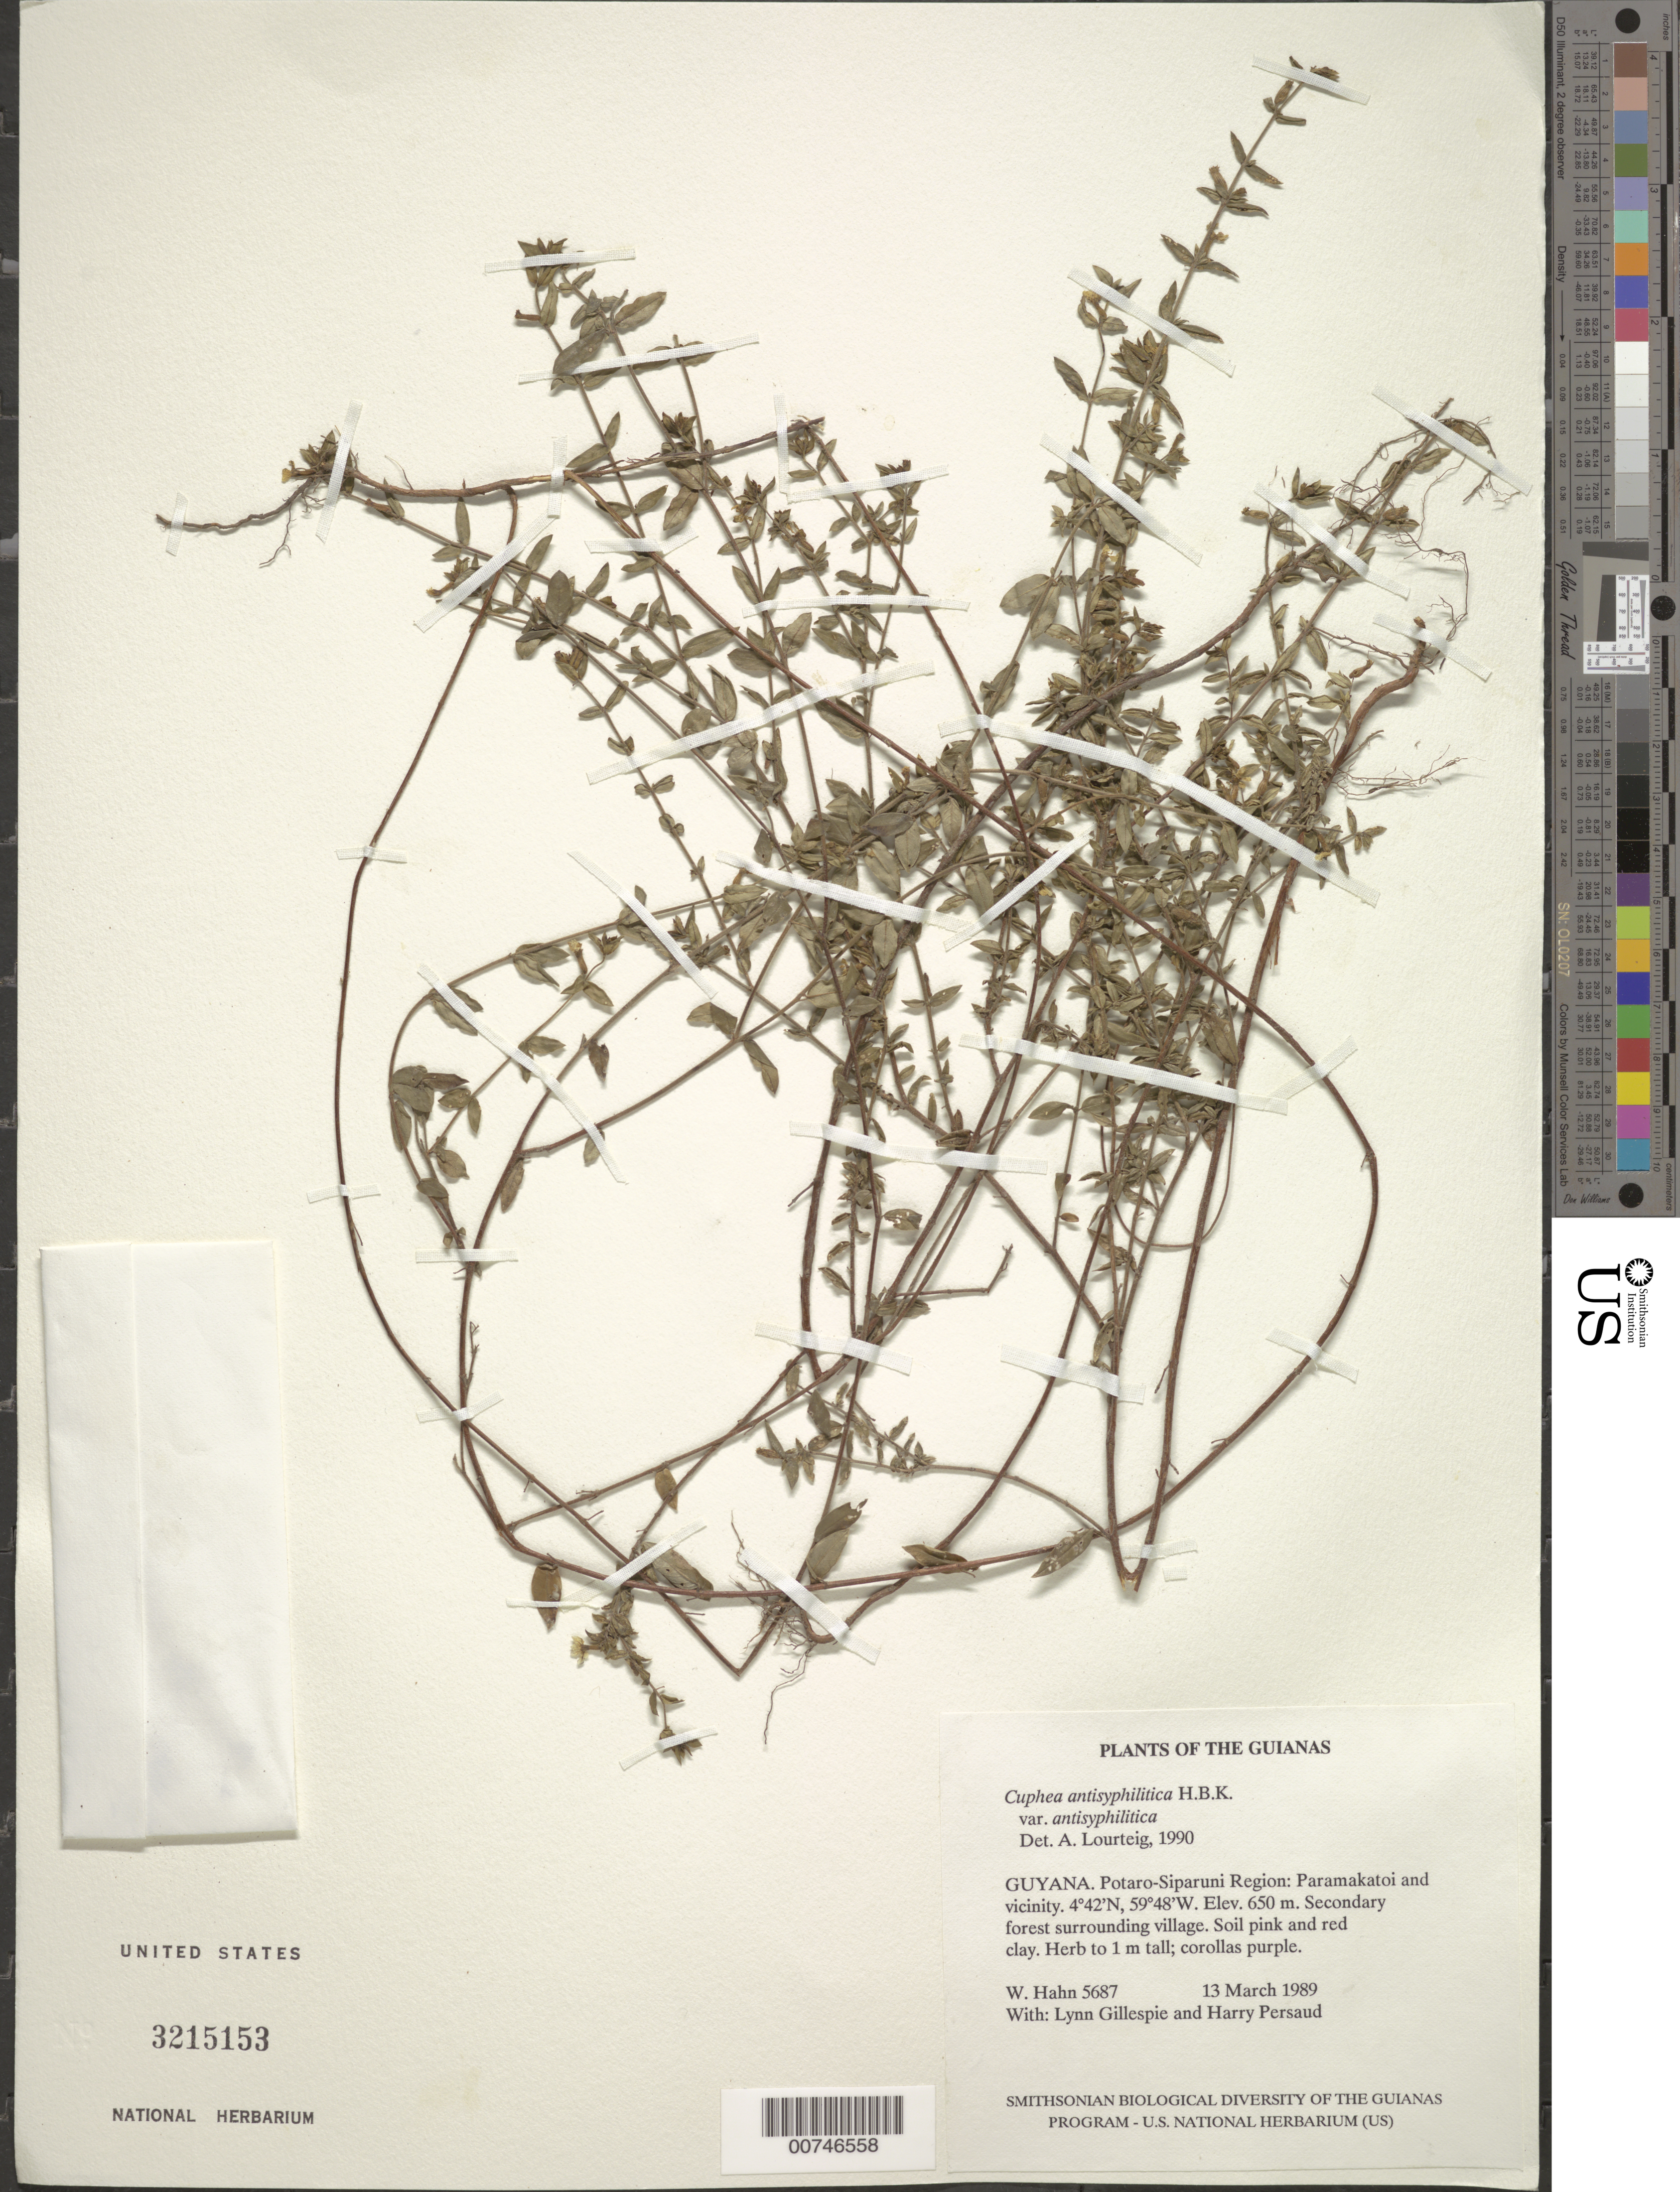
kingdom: Plantae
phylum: Tracheophyta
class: Magnoliopsida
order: Myrtales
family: Lythraceae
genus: Cuphea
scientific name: Cuphea antisyphilitica var. antisyphilitica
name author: Kunth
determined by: Lourteig, A.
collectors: W. Hahn, L. J. Gillespie & H. Persaud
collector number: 5687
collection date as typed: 13 March 1989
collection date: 1989-03-13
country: Guyana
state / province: Potaro-Siparuni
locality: Paramakatoi and vicinity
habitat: Secondary forest surrounding village. Soil pink and red clay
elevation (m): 650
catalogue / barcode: US 3215153